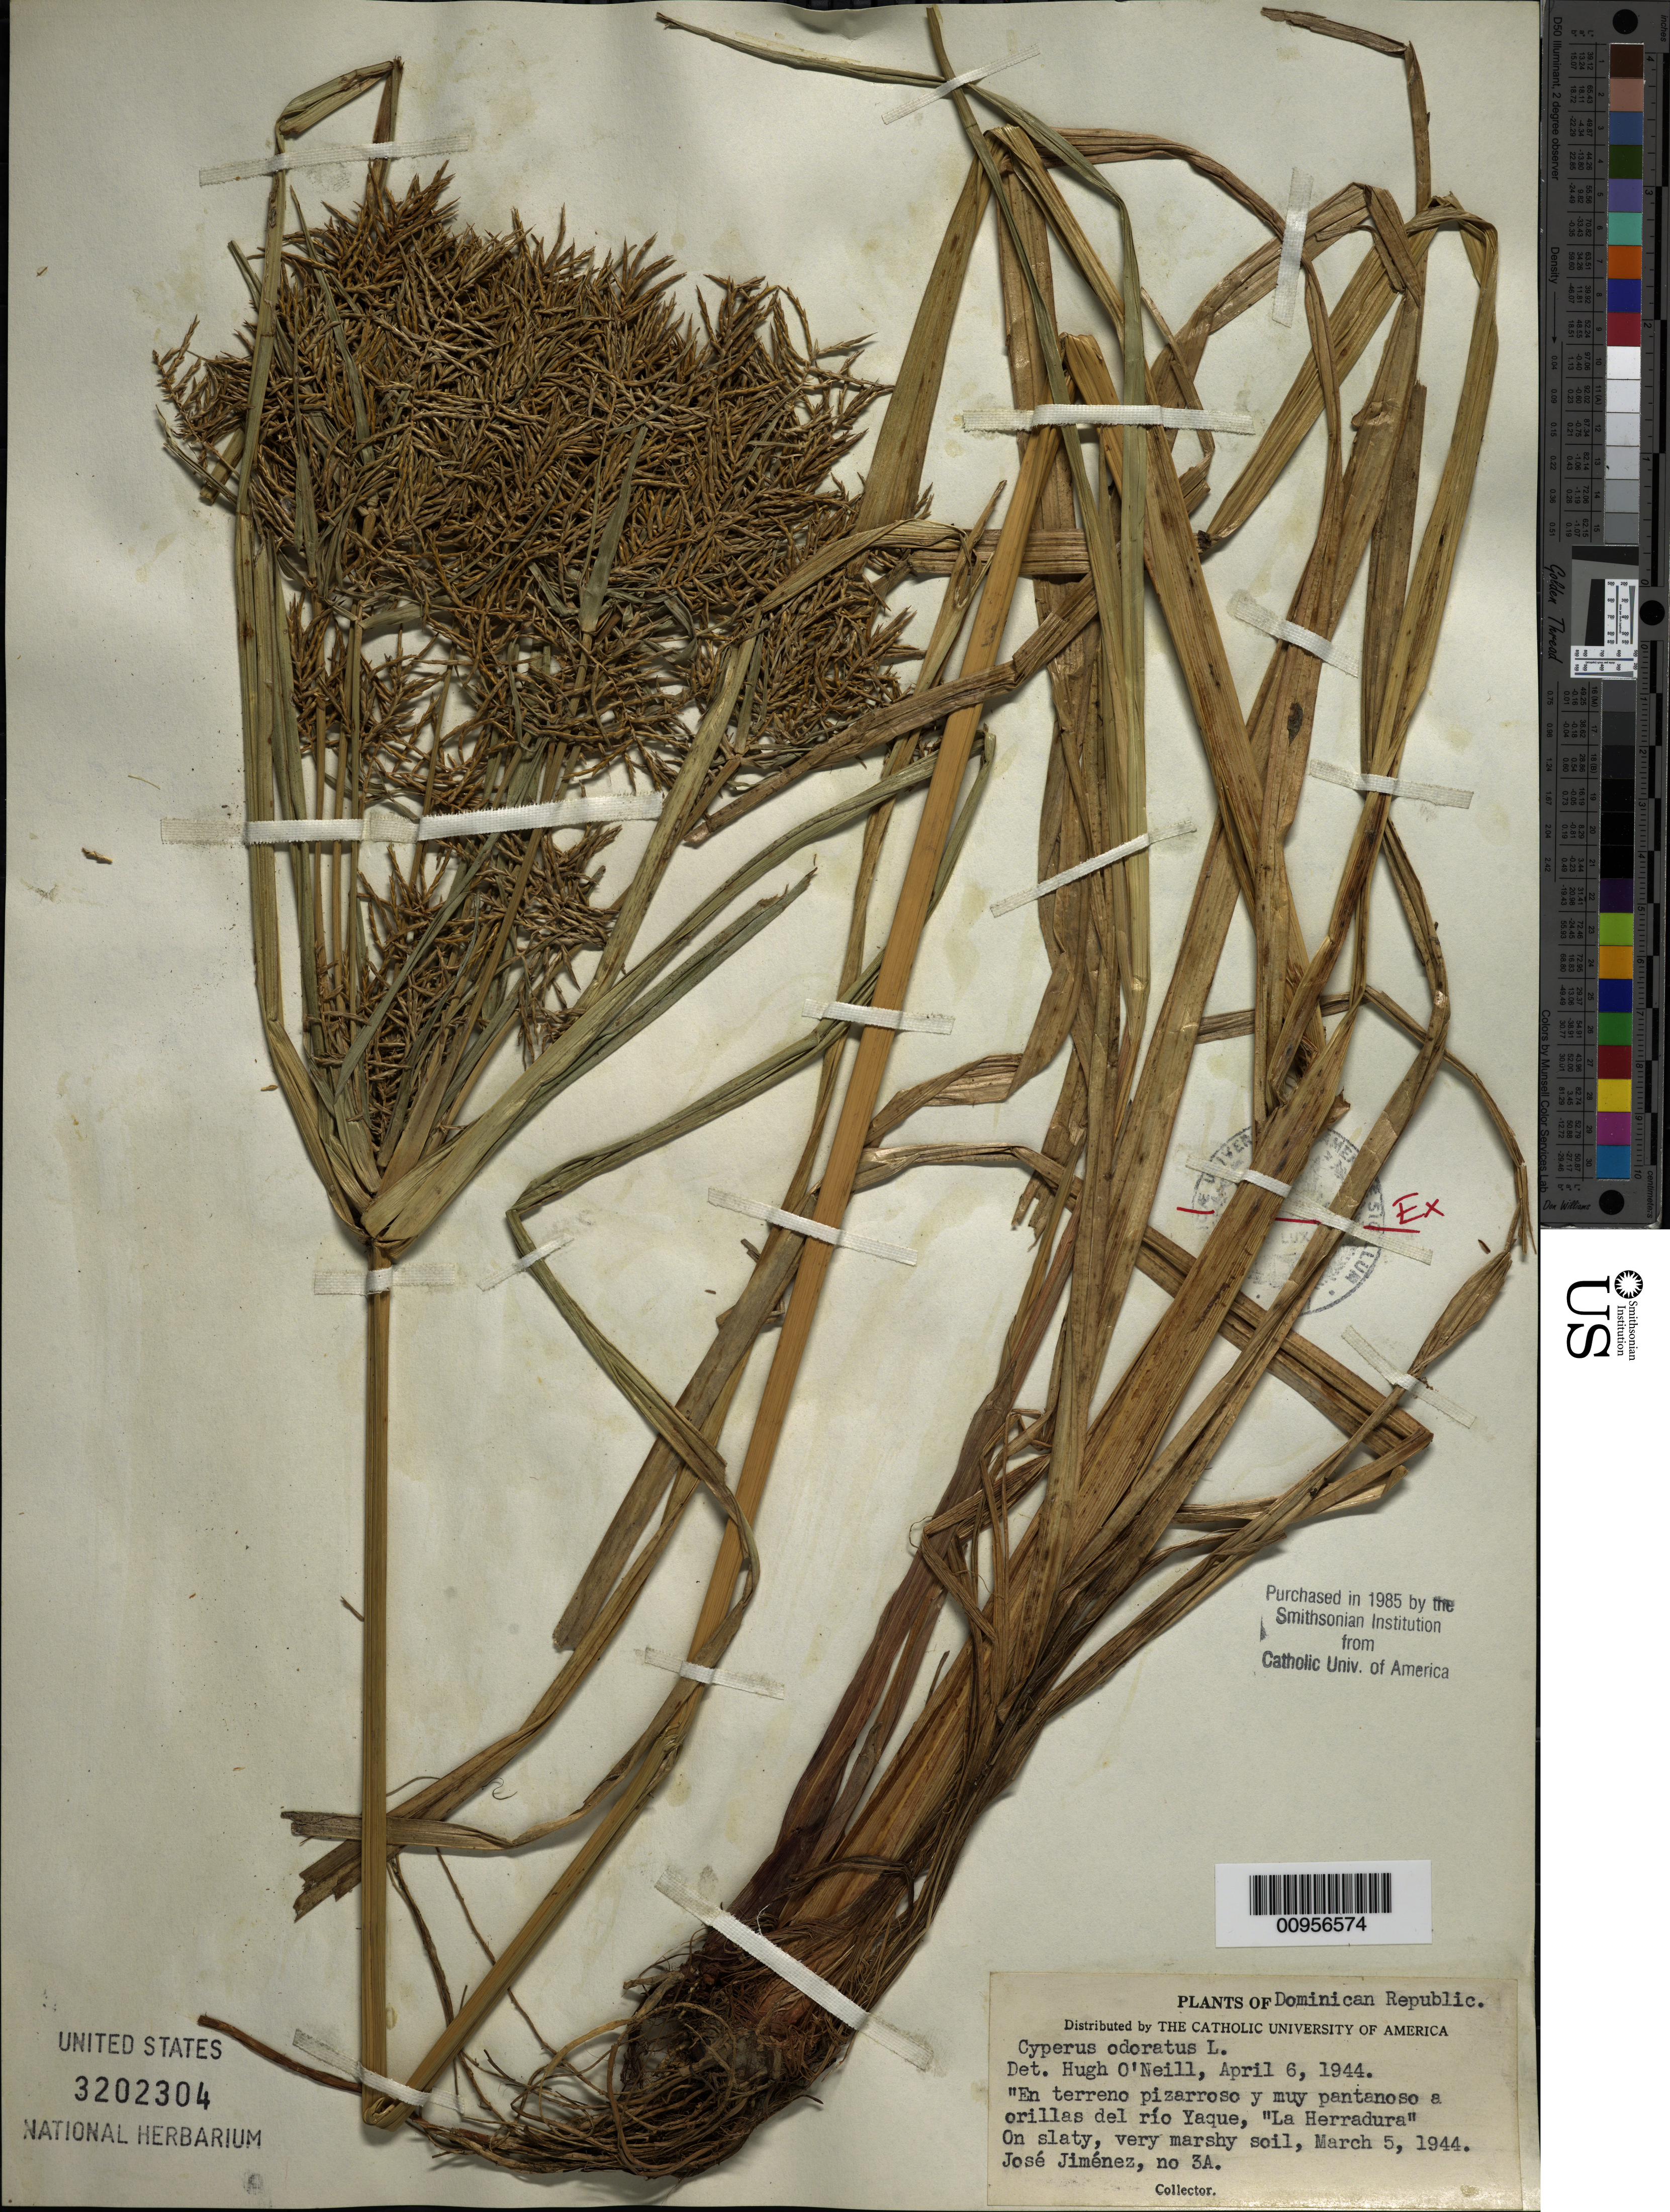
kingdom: Plantae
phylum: Tracheophyta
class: Liliopsida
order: Poales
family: Cyperaceae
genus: Cyperus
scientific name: Cyperus odoratus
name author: L.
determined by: O'Neill, H. O.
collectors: J. J. Jiménez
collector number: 3A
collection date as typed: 05 Mar 1946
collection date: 1946-03-05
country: Dominican Republic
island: Hispaniola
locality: A orillas del Río Yaque, "La Herradura"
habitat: En terreno pizarroso y muy pantanoso (on slaty, very marshy soil), a orillas del rio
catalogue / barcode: US 3202304